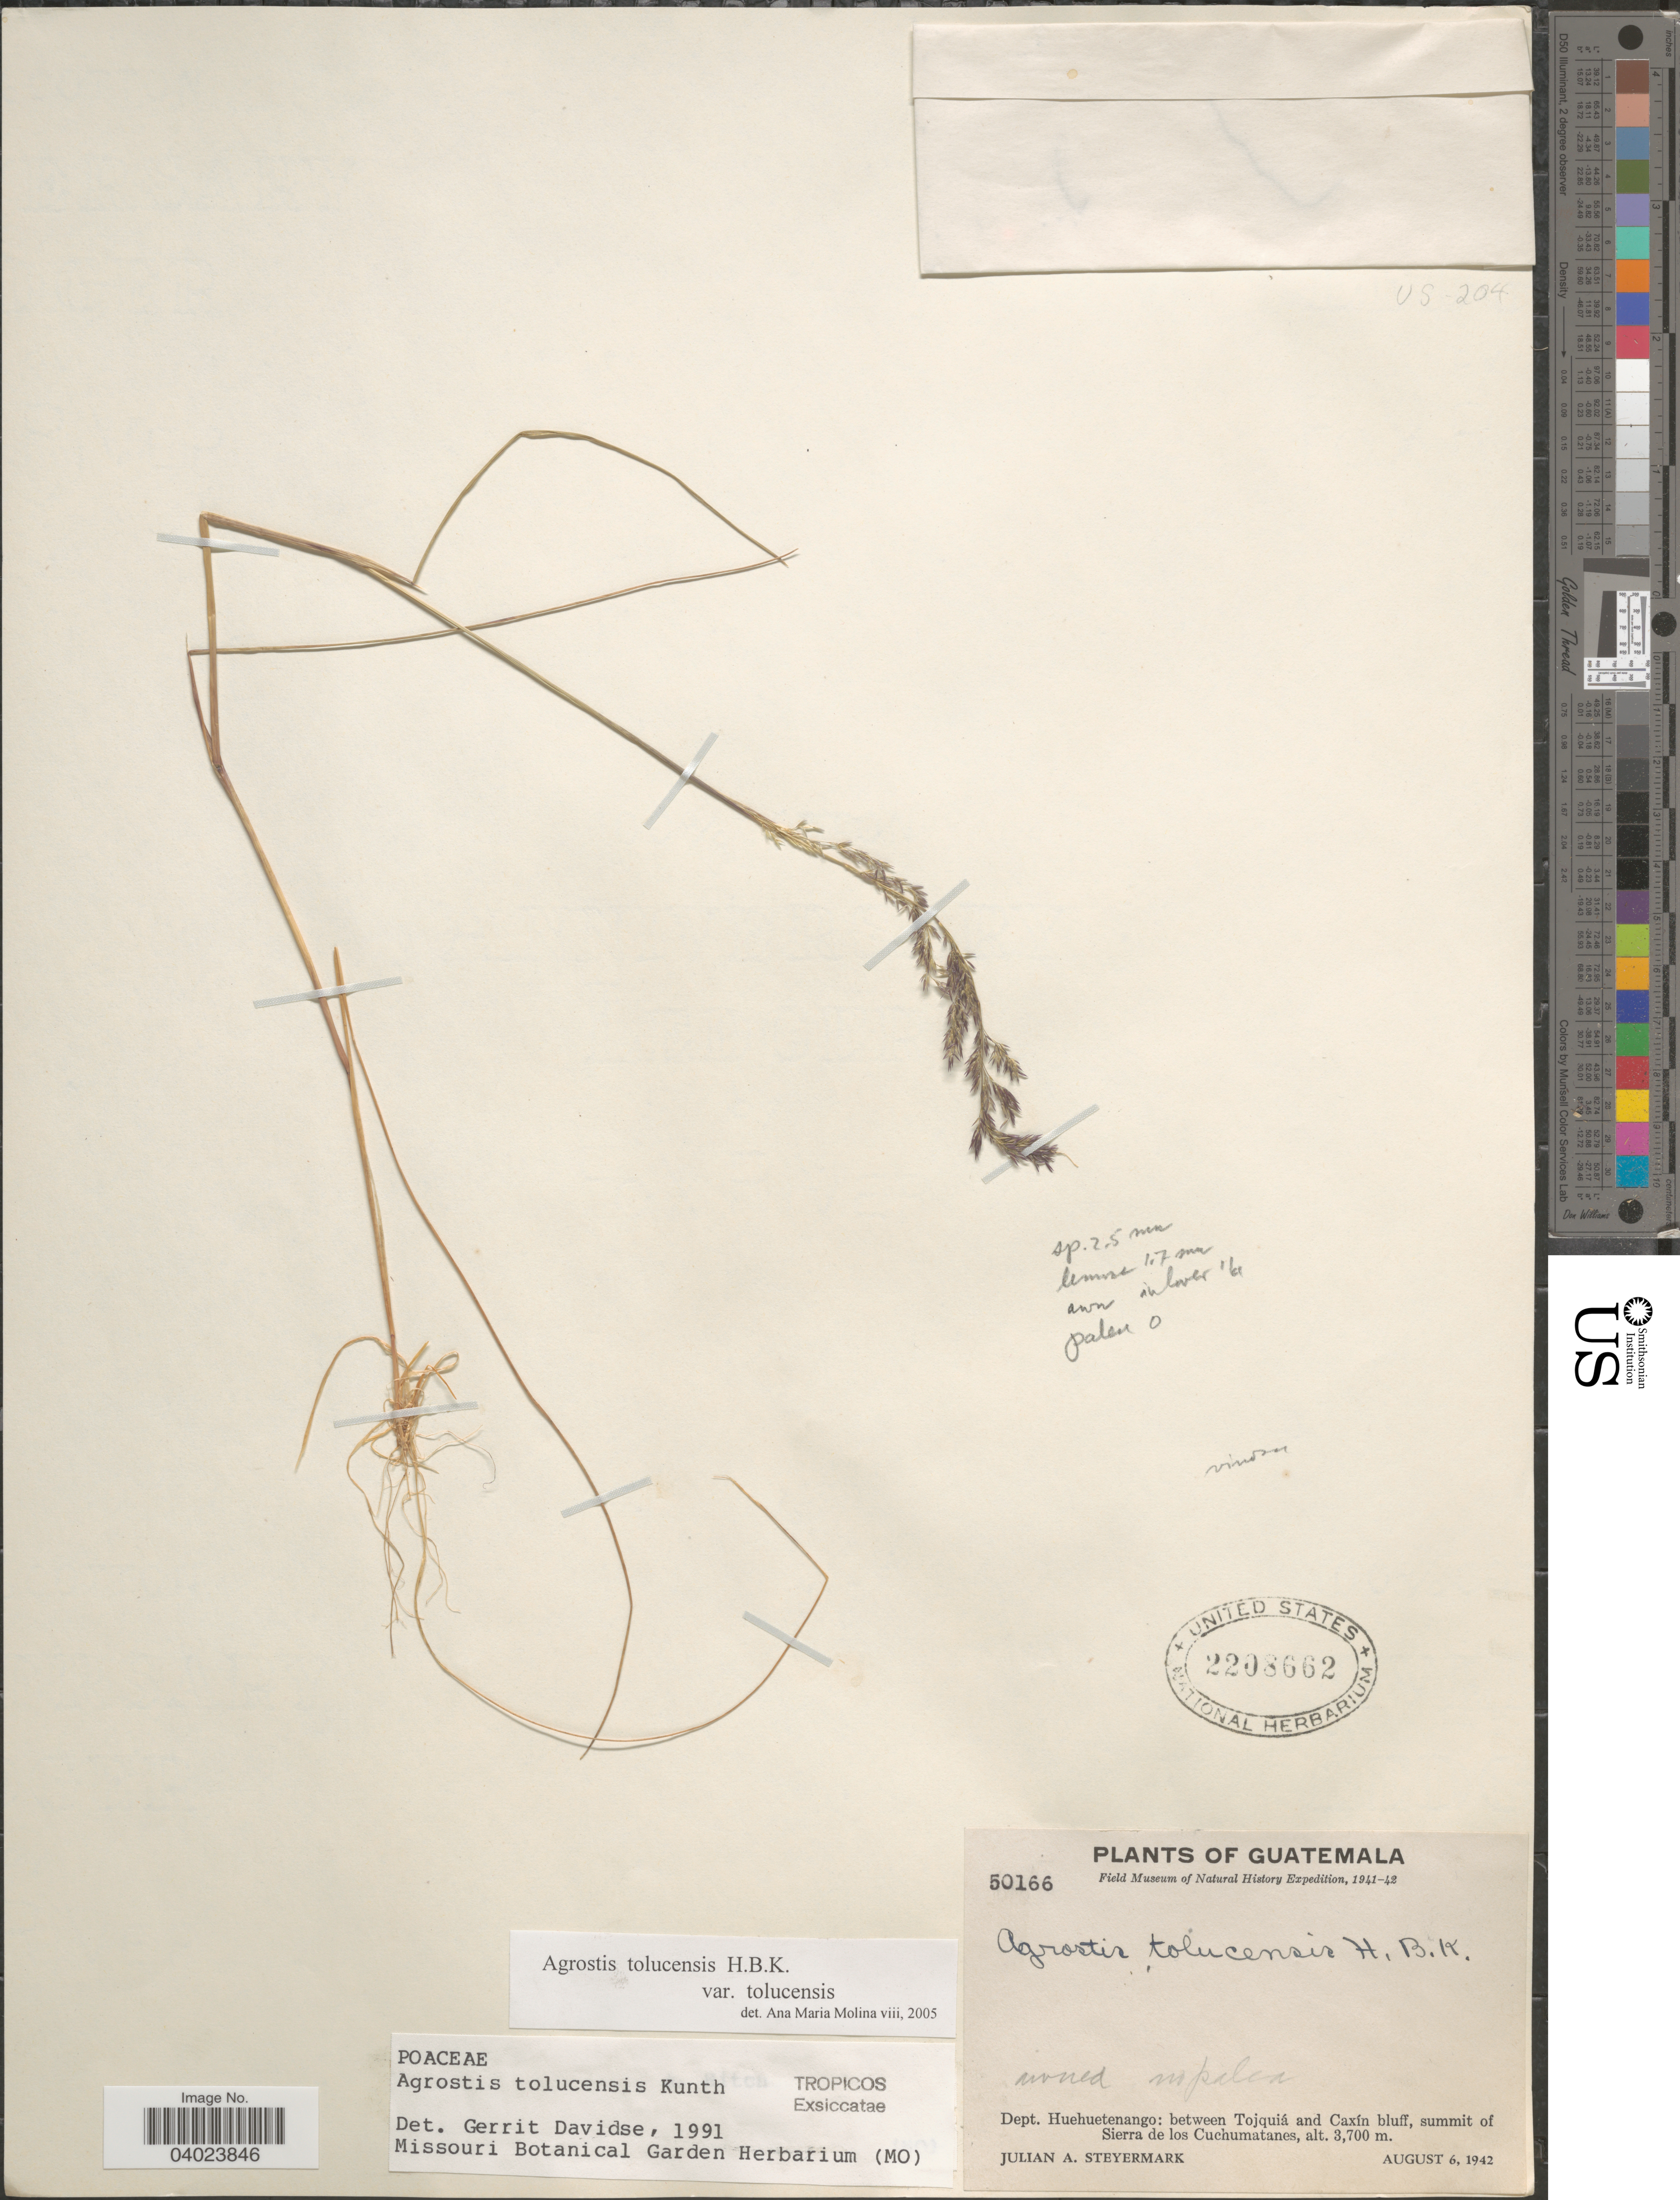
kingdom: Plantae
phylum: Tracheophyta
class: Liliopsida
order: Poales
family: Poaceae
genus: Agrostis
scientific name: Agrostis tolucensis Kunth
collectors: J. Steyermark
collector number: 50166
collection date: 1942-08-06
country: Guatemala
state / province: Huehuetenango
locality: Dept. Huehuetenango: between Tojquiá and Caxín bluff, summit of Sierra de los Cuchumatanes.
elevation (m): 3700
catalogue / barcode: US 2208662